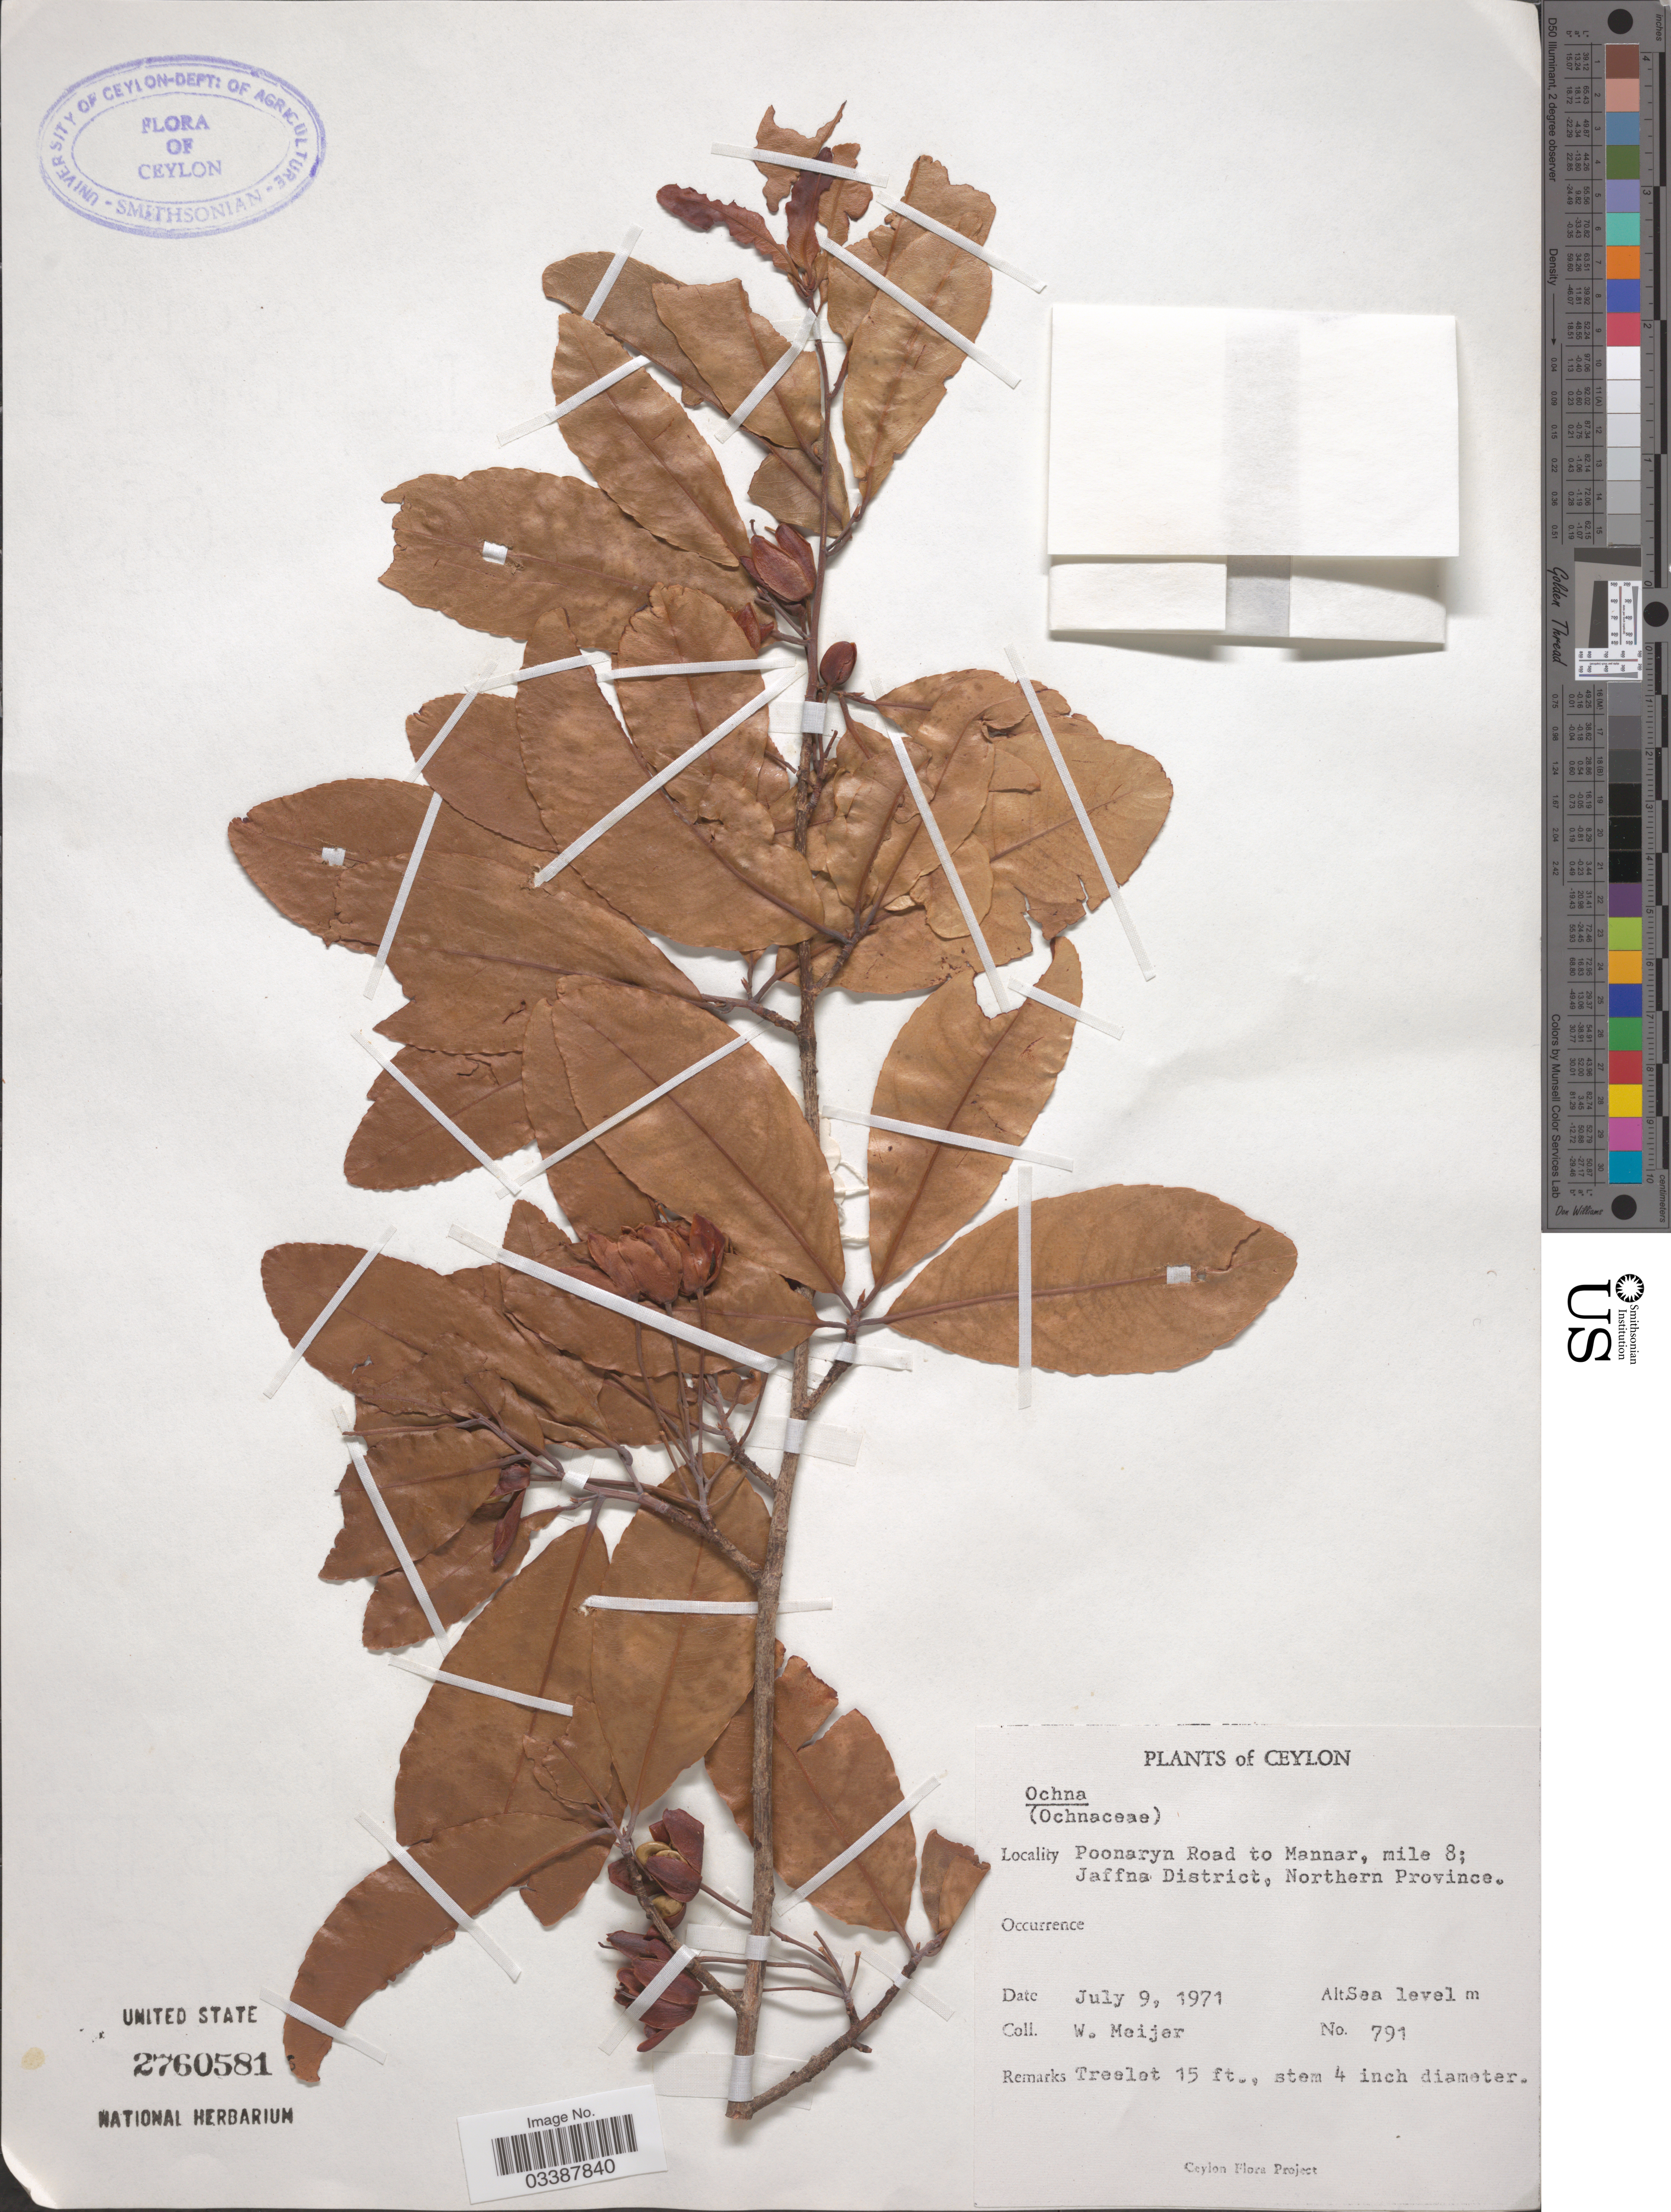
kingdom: Plantae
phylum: Tracheophyta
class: Magnoliopsida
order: Malpighiales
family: Ochnaceae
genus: Ochna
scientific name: Ochna sp.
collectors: W. Meijer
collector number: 791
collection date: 1971-07-09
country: Sri Lanka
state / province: Northern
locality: Ceylon. Poonaryn Road to Mannar, mile 8; Jaffna District.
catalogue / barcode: US 2760581